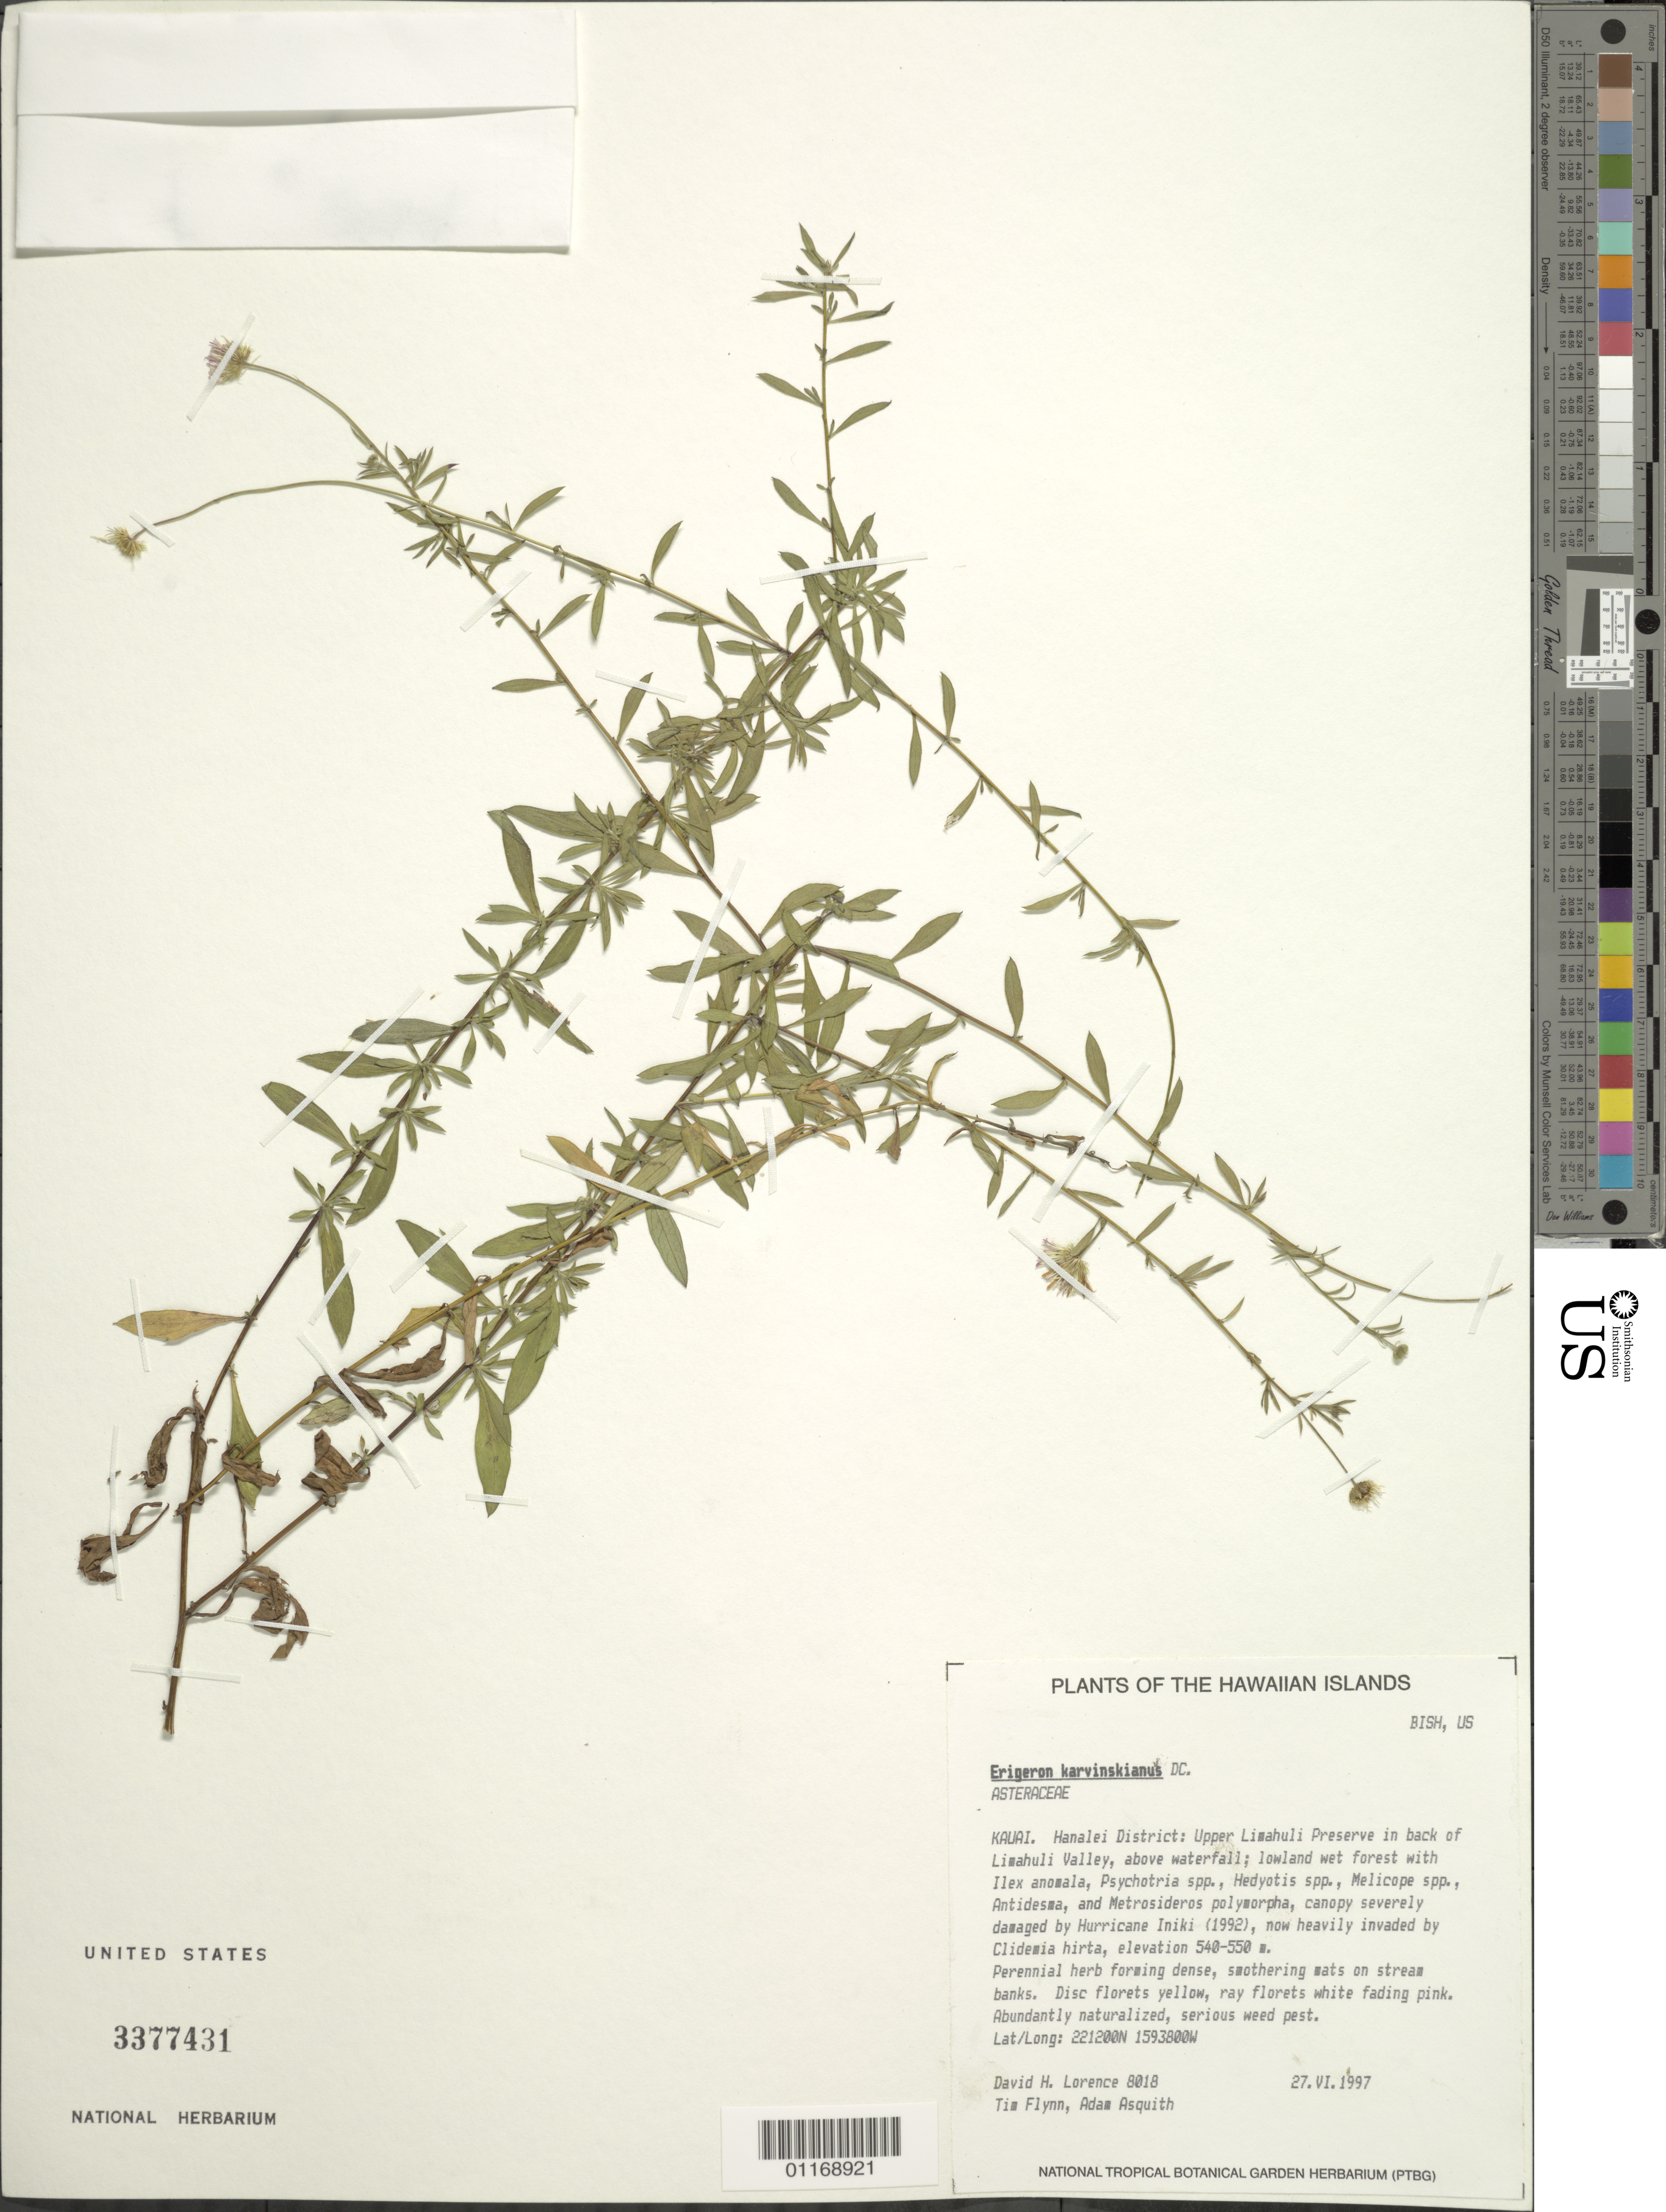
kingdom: Plantae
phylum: Tracheophyta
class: Magnoliopsida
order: Asterales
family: Asteraceae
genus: Erigeron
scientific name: Erigeron karvinskianus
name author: DC.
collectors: D. Lorence, T. W. Flynn & A. Asquith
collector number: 8018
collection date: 1997-06-27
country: United States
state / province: Hawaii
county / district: Kauai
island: Kaua'i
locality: Hanalei District, upper Limahuli Preserve in back on Limahuli Valley, above waterfall.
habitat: lowland wet forest, canopy severely damaged by Hurricane Iniki (1992).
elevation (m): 540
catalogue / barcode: US 3377431